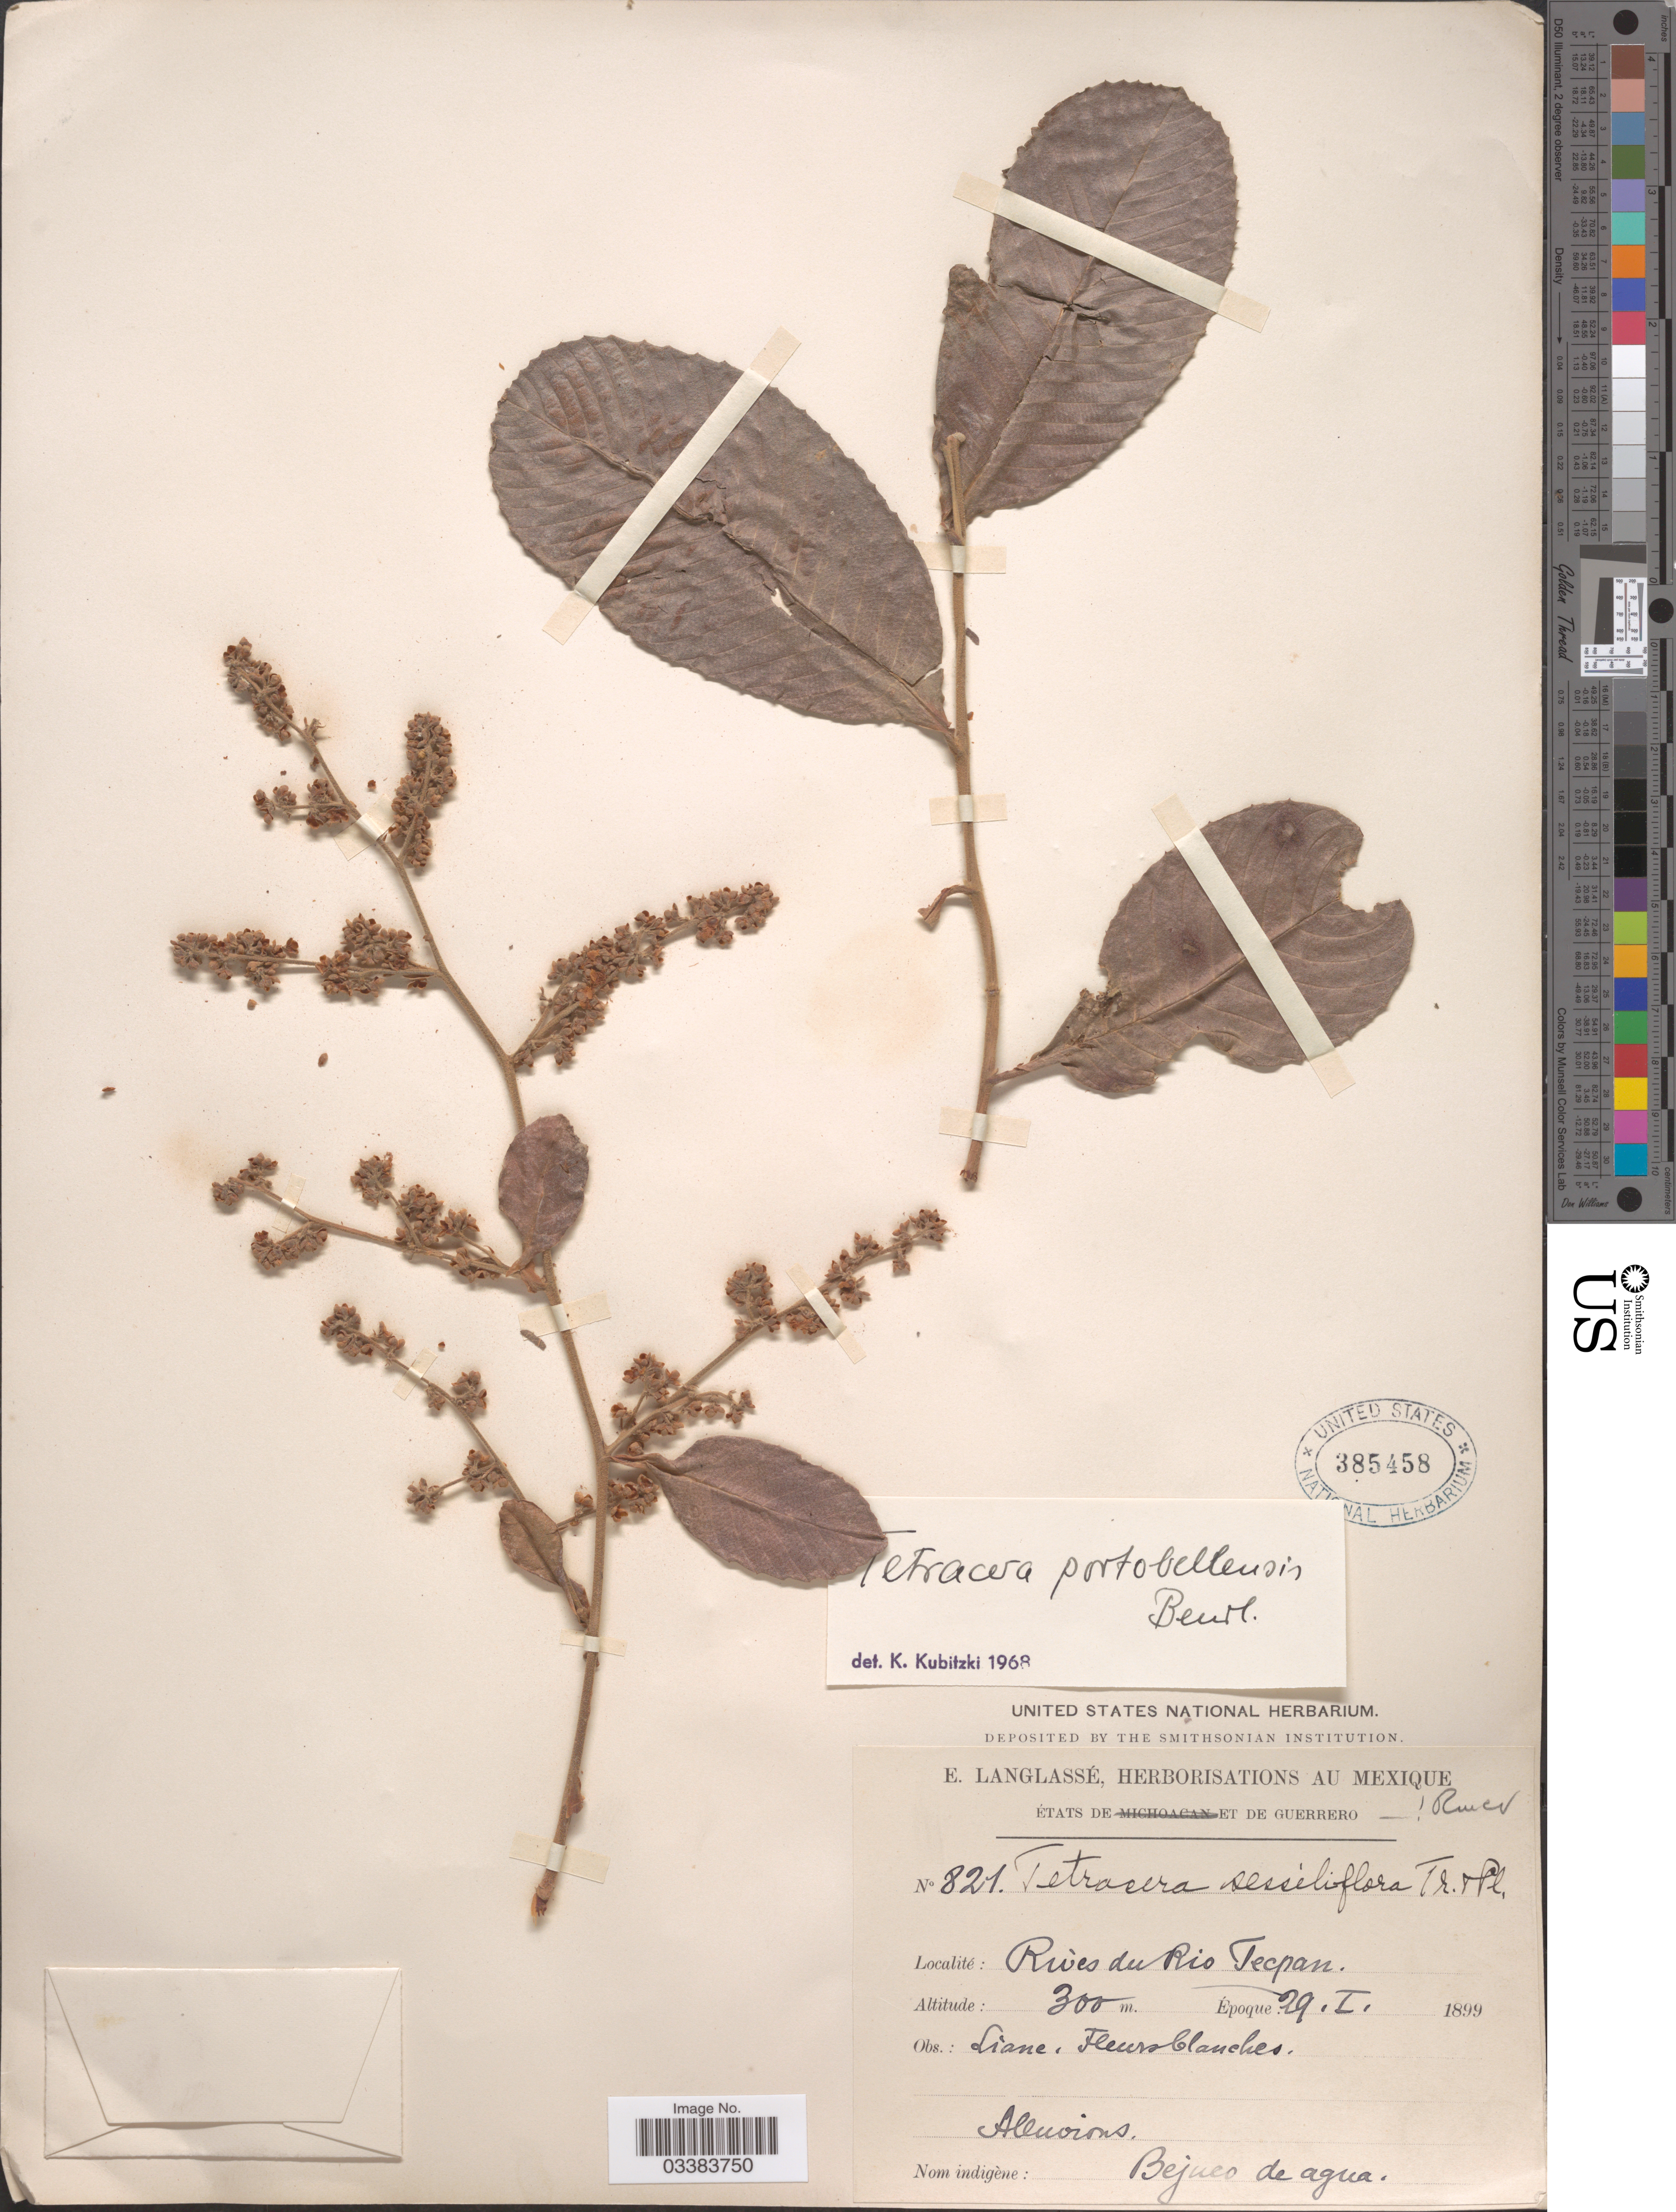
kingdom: Plantae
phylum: Tracheophyta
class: Magnoliopsida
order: Dilleniales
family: Dilleniaceae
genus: Tetracera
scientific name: Tetracera portobellensis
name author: Beurl.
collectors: E. Langlassé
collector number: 821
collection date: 1899-01-29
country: Mexico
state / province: Guerrero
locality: Rives du Rio Tecpan.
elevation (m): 300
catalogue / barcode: US 385458